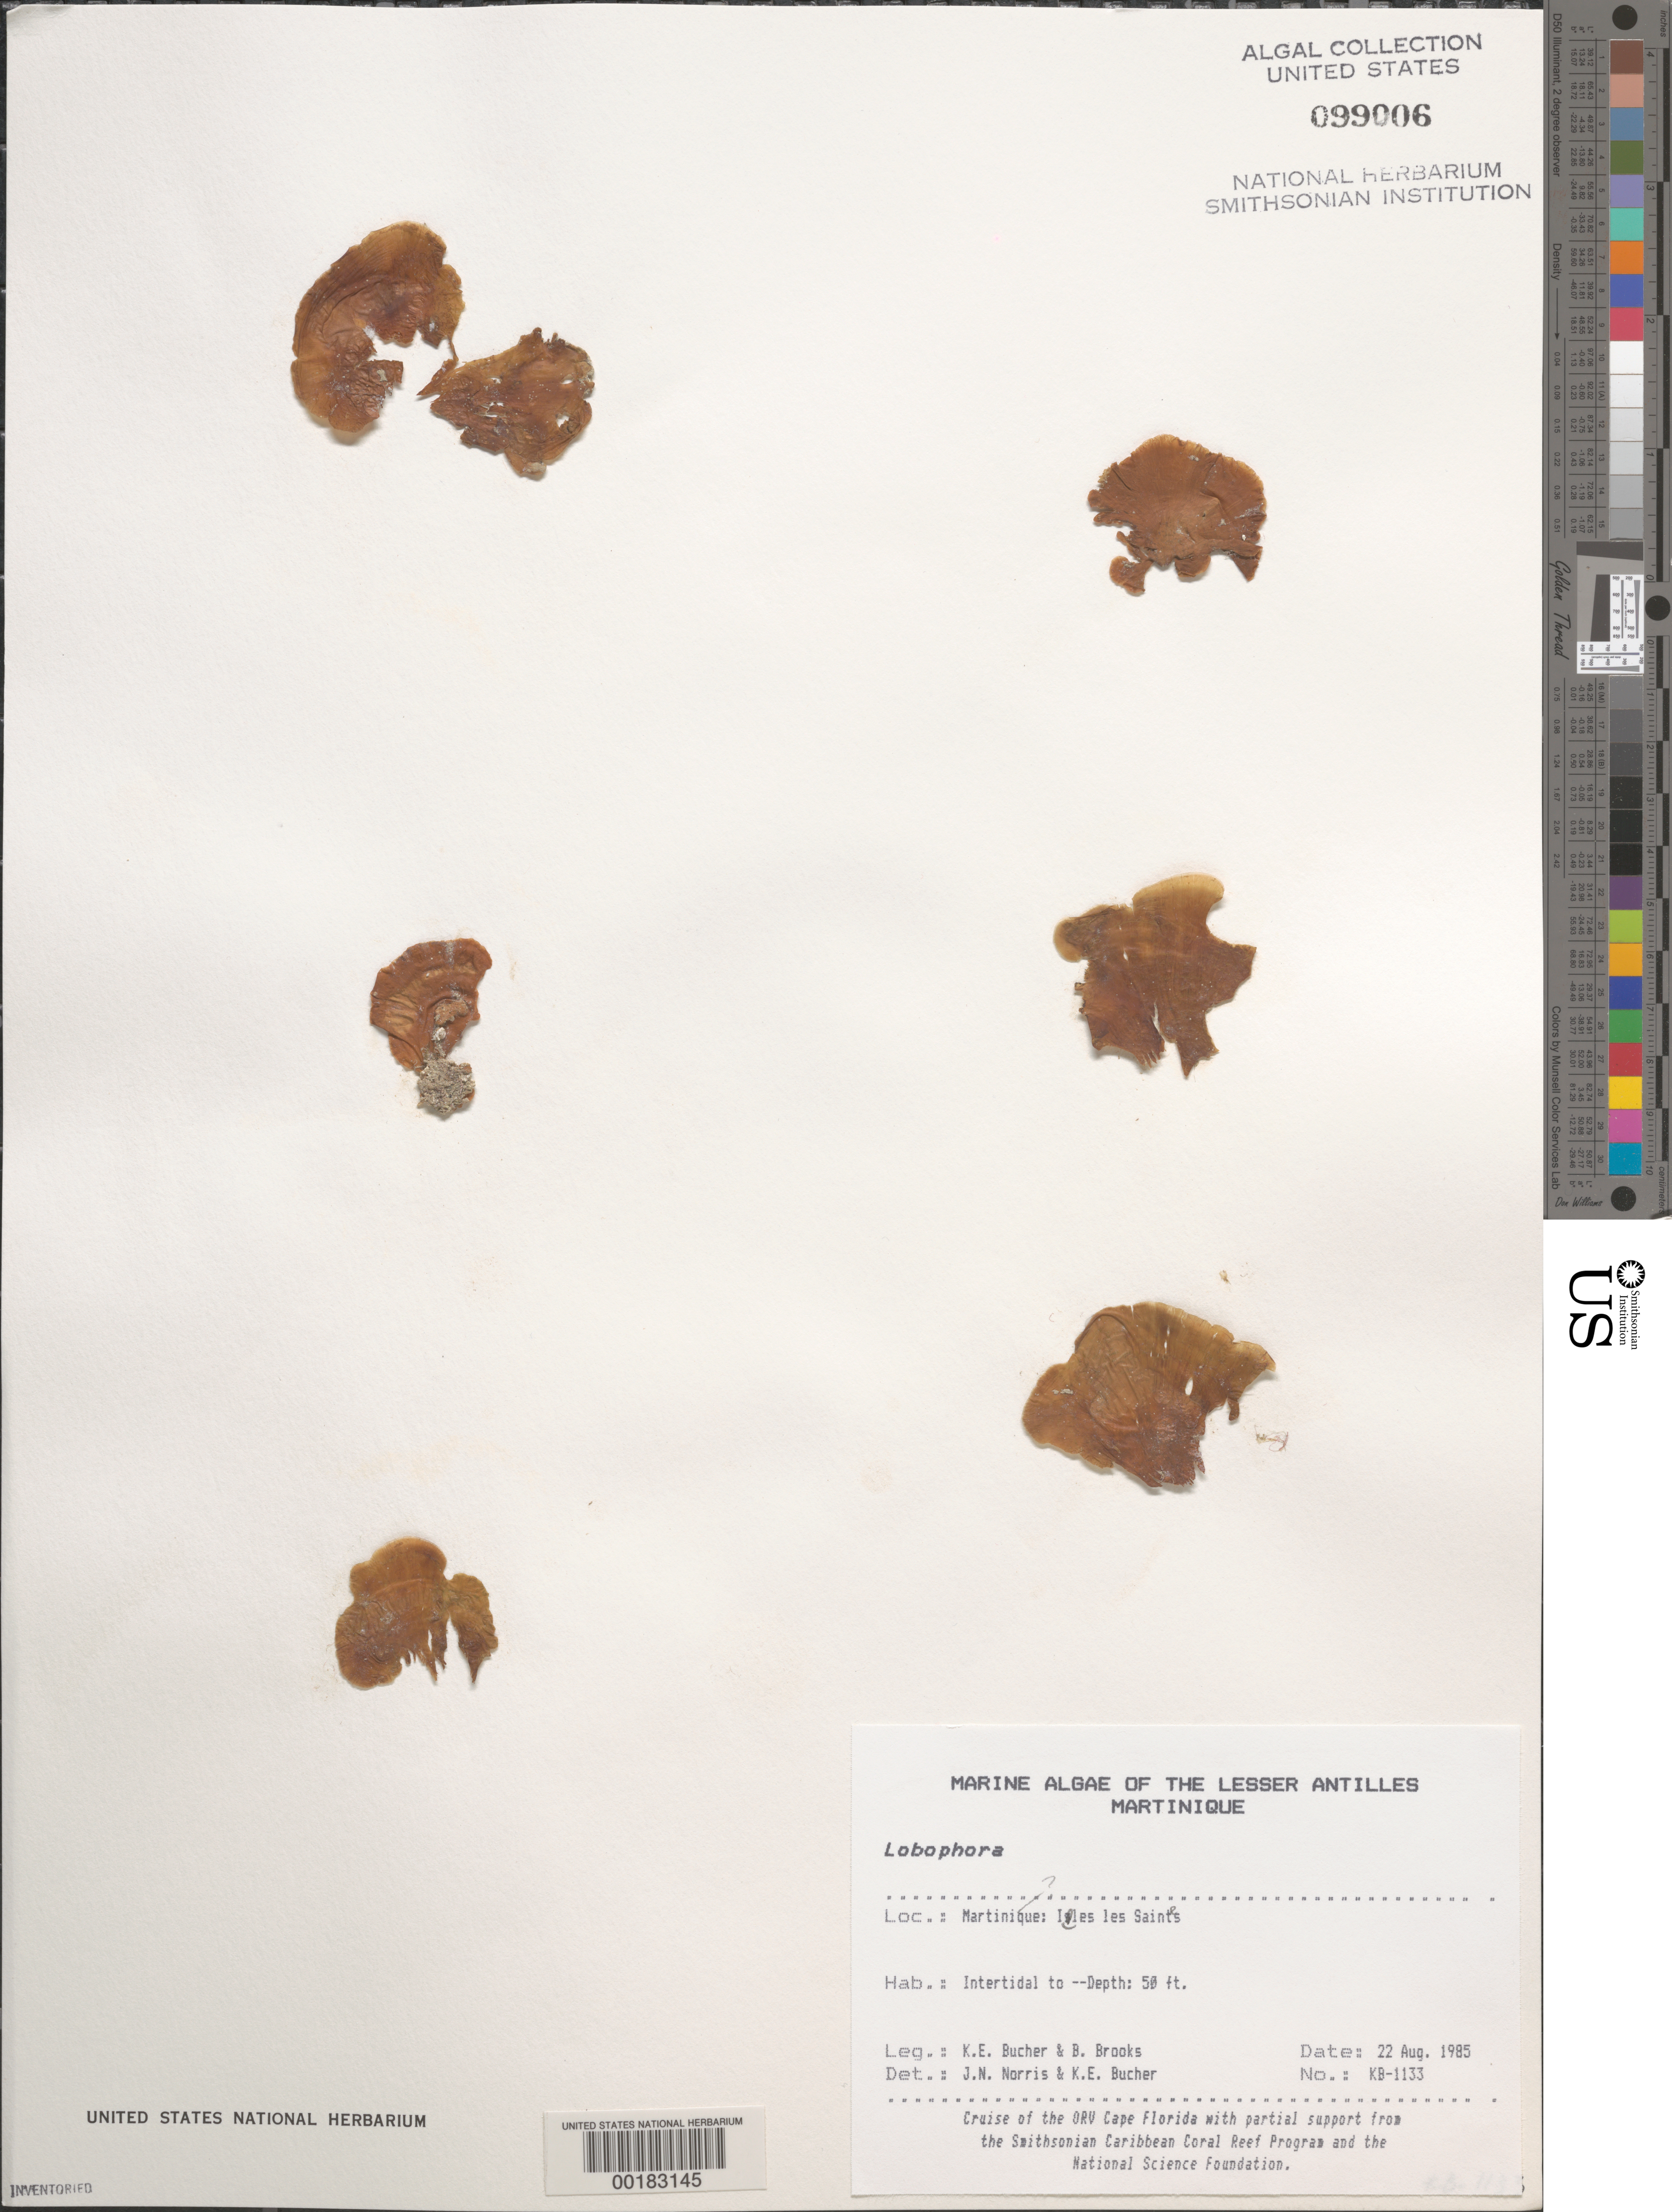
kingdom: Chromista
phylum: Ochrophyta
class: Phaeophyceae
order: Dictyotales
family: Dictyotaceae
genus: Lobophora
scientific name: Lobophora sp.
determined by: Norris, J. N.; Bucher, K. E.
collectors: K. E. Bucher & B. Brooks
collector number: Kb-1133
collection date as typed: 22 Aug 1985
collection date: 1985-08-22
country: Martinique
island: Iles les Saintes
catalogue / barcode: US 99006